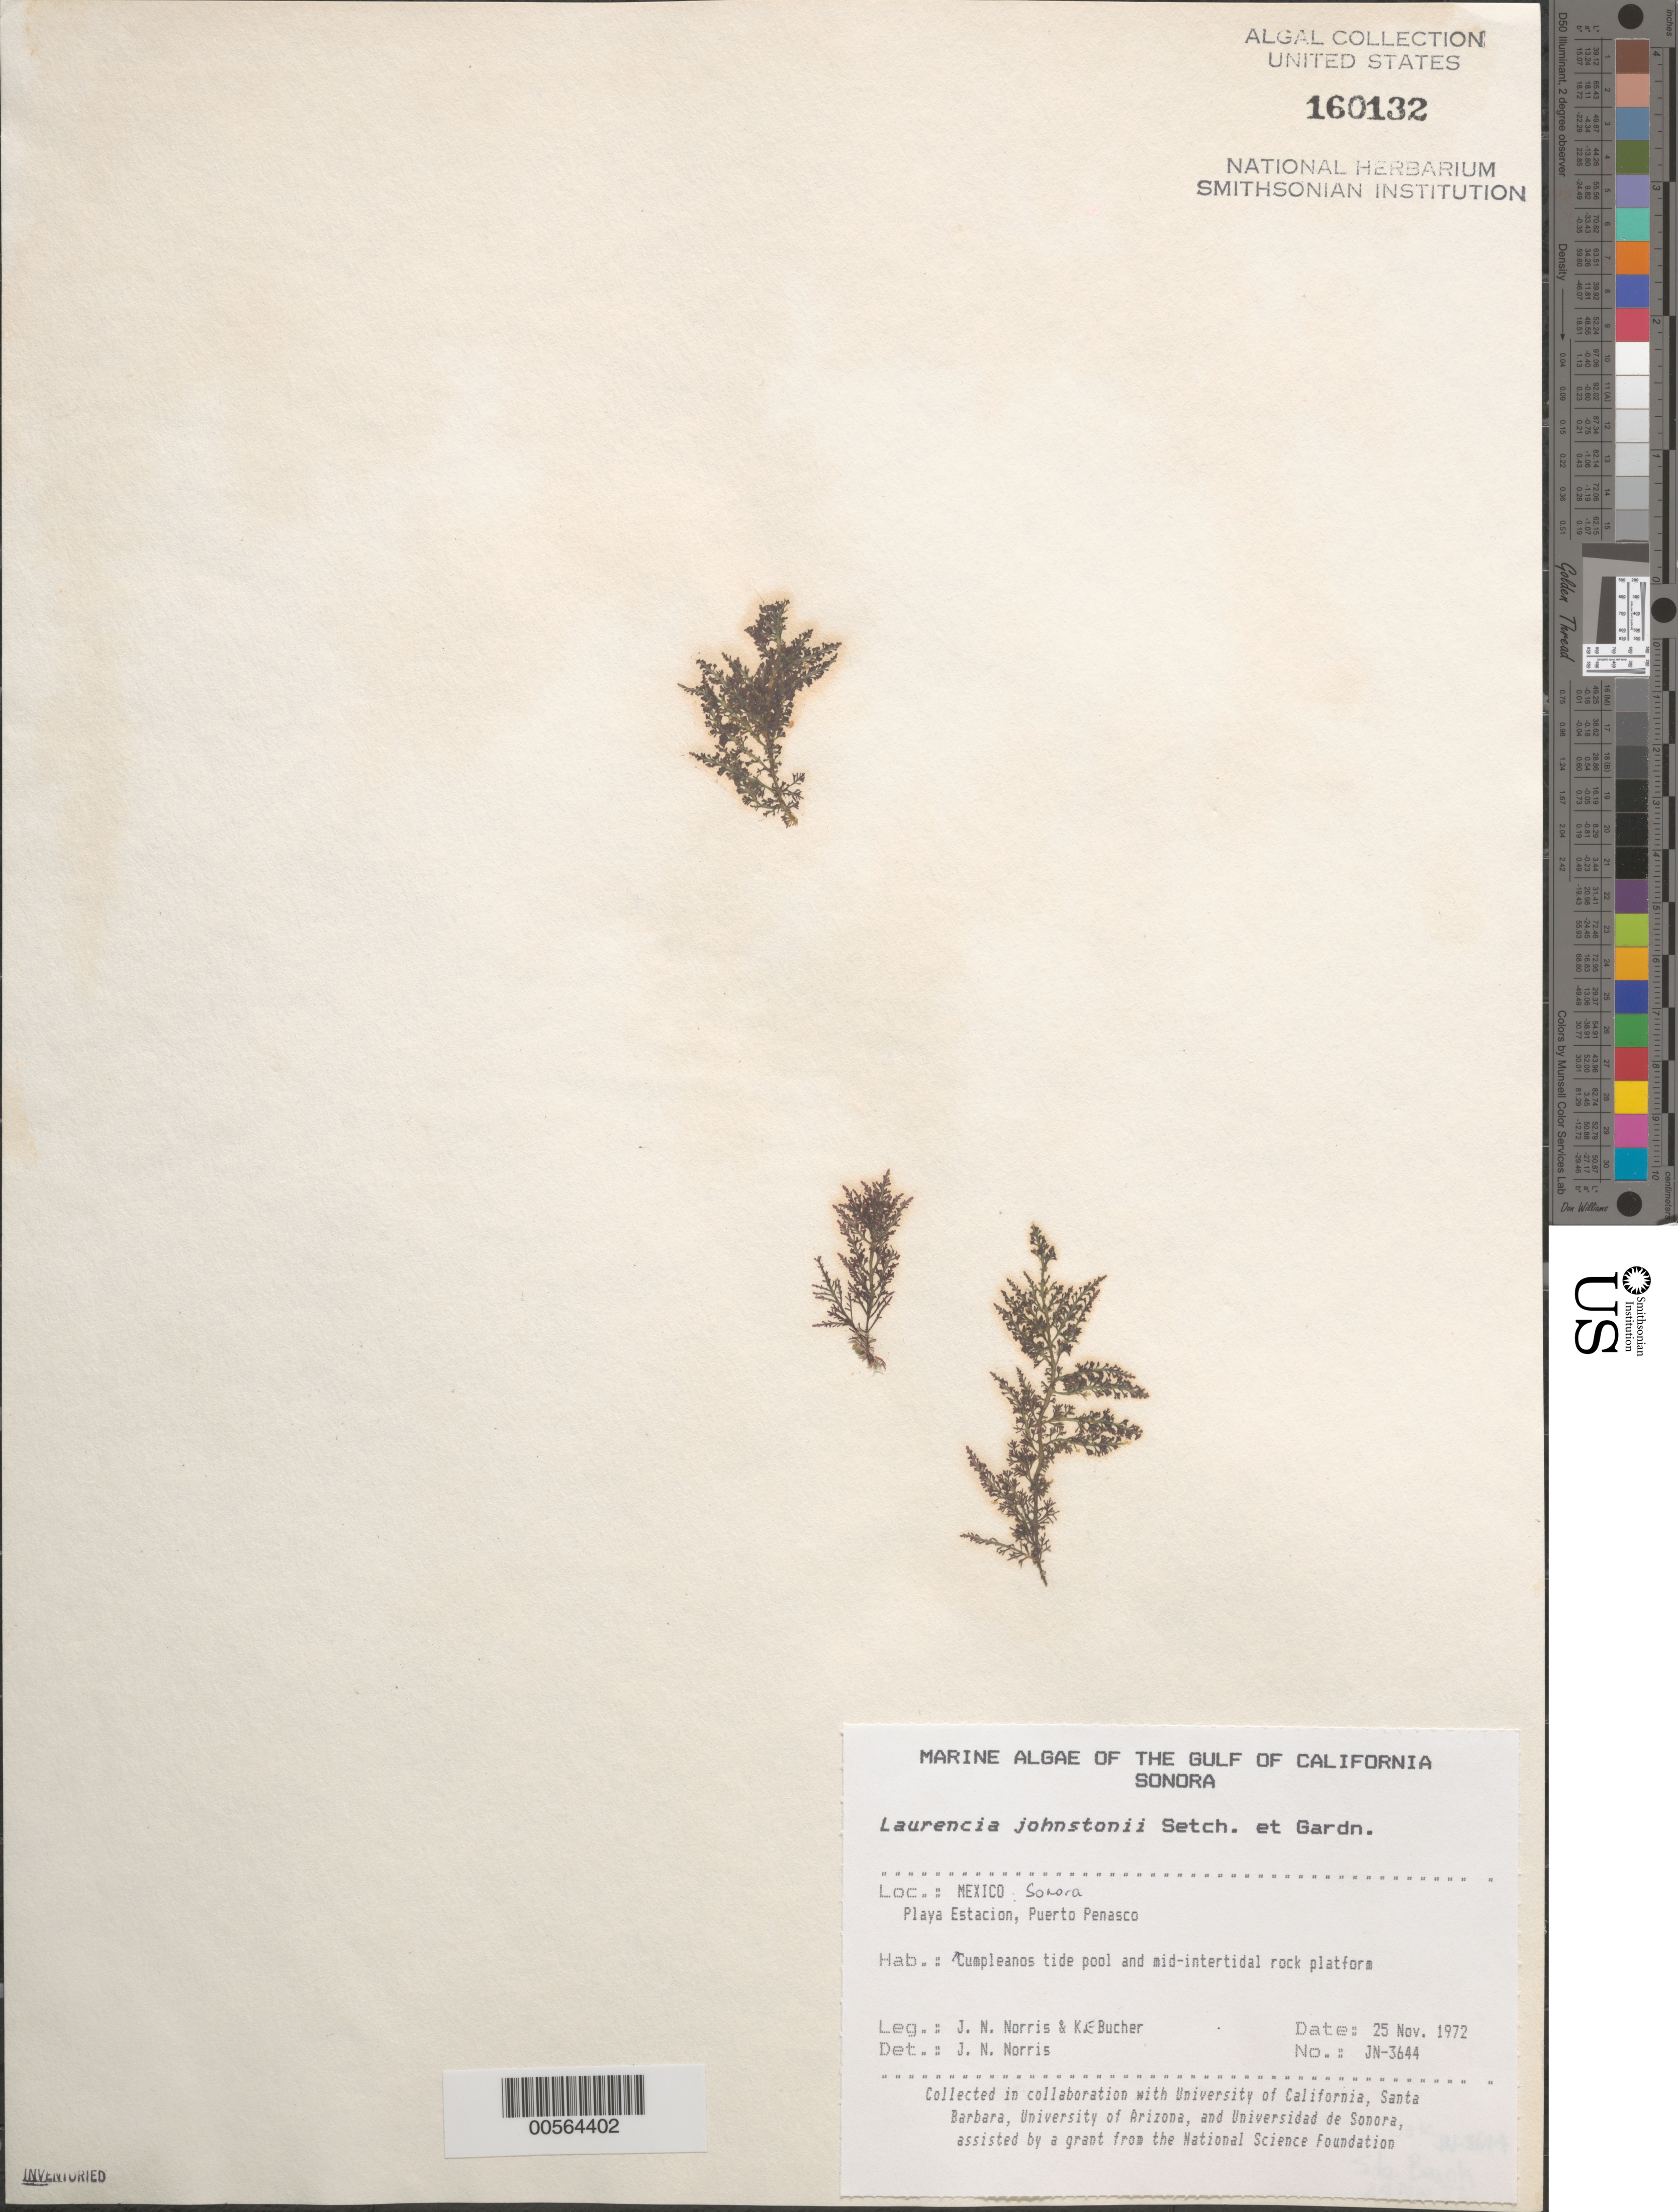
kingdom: Plantae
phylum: Rhodophyta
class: Florideophyceae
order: Ceramiales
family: Rhodomelaceae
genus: Laurencia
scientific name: Laurencia johnstonii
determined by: Norris, James N.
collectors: J. N. Norris & K. E. Bucher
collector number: JN-3644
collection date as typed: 25 Nov 1972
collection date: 1972-11-25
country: Mexico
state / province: Sonora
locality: Playa Estacion, Puerto Penasco, Cumpleanos tide pool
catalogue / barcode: US 160132